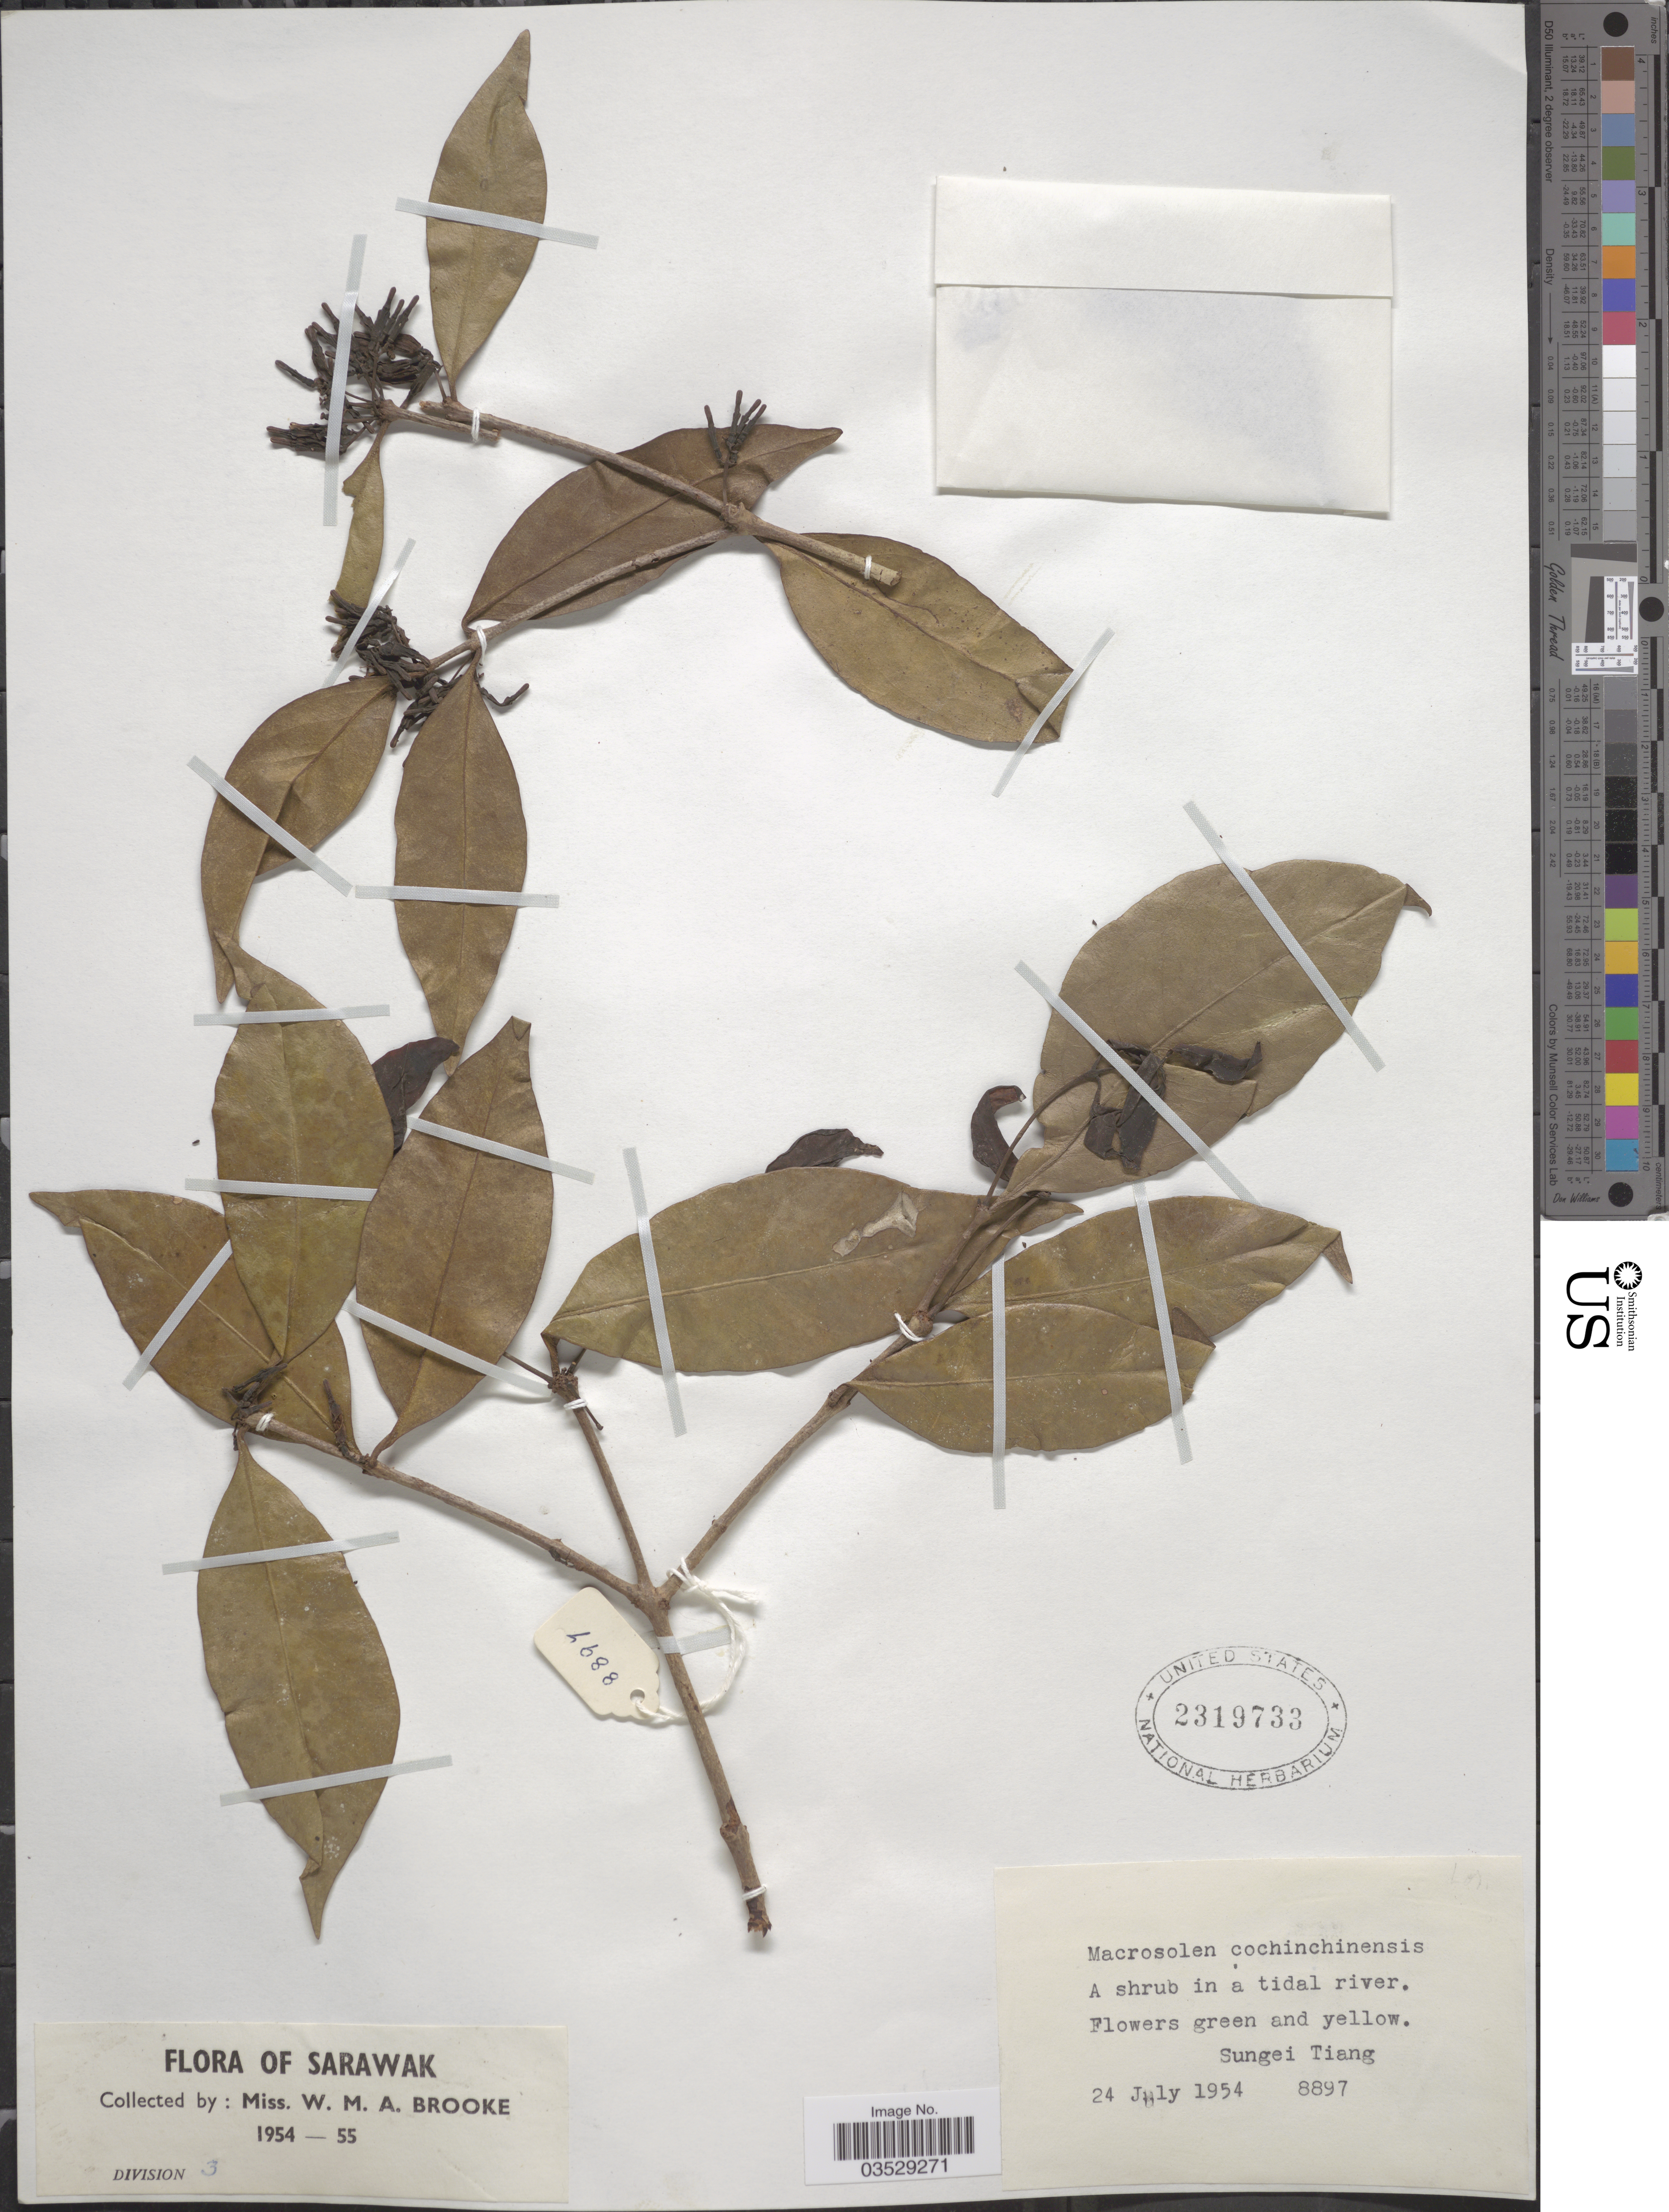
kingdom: Plantae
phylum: Tracheophyta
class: Magnoliopsida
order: Santalales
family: Loranthaceae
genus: Macrosolen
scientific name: Macrosolen cochinchinensis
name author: (Lour.) Tiegh.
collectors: W. Brooke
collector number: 8897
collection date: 1954-07-24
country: Malaysia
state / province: Sarawak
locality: Division 3. A shrub in a tidal river.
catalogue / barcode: US 2319733